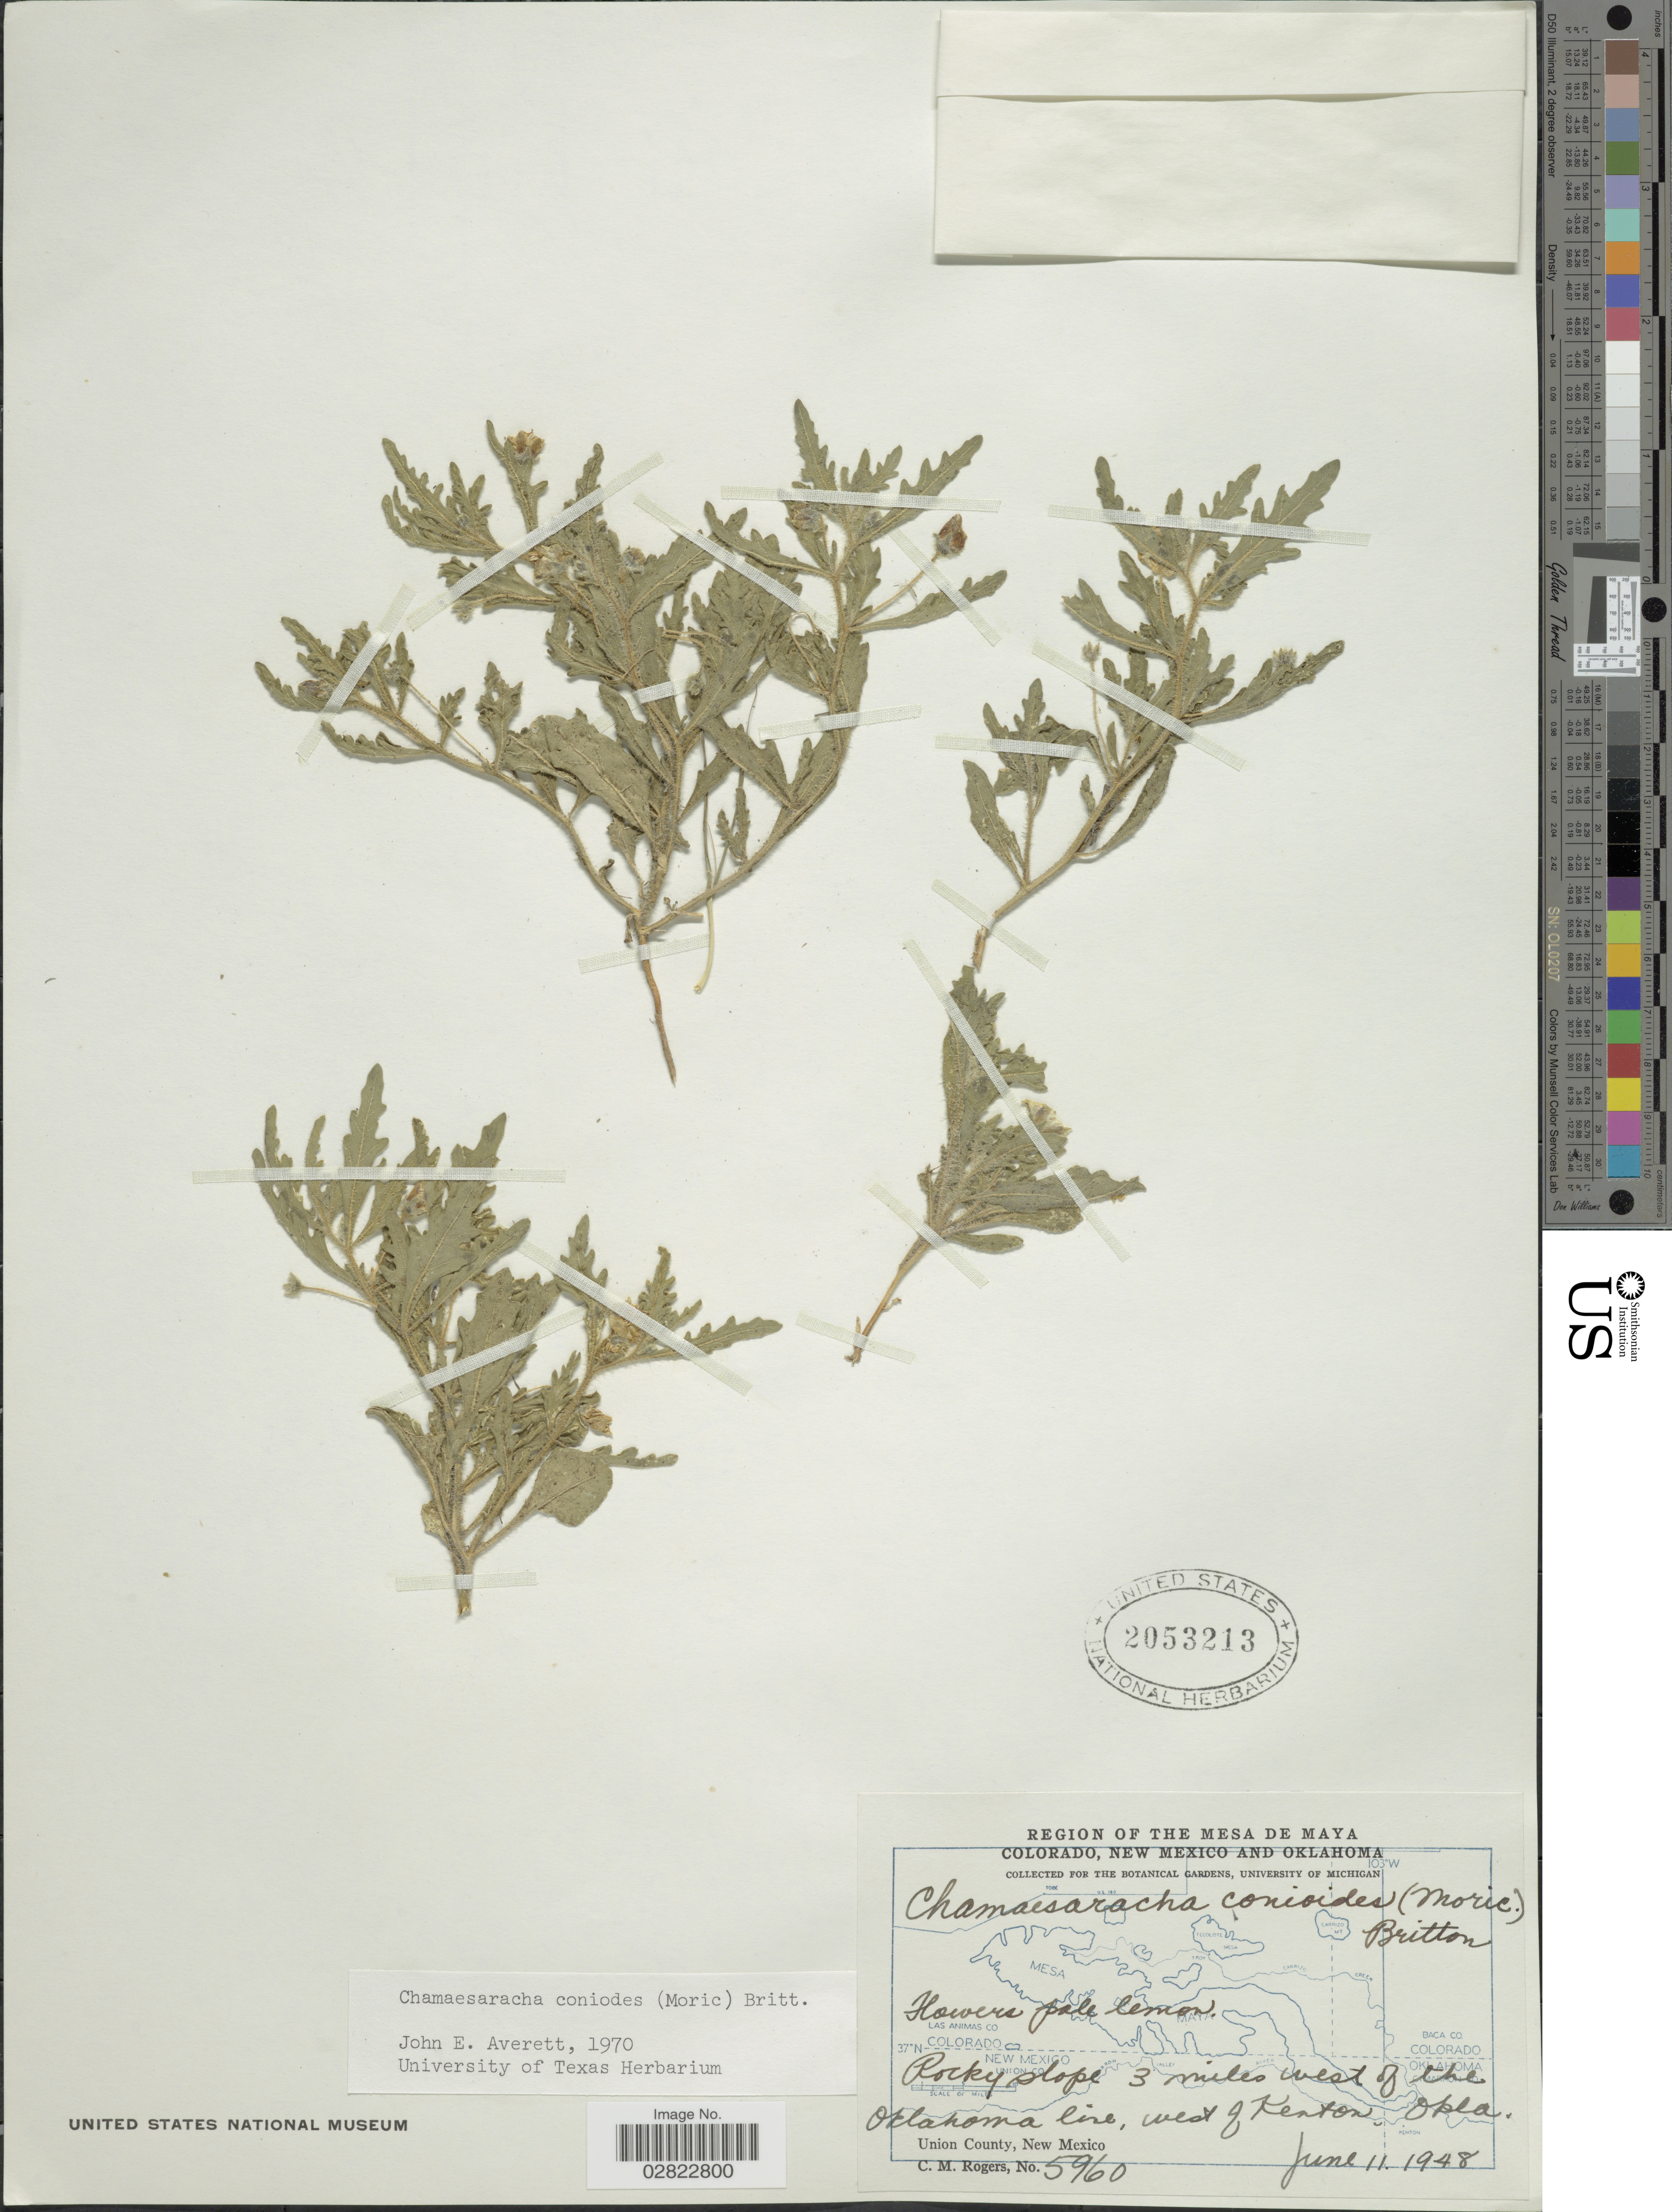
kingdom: Plantae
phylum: Tracheophyta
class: Magnoliopsida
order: Solanales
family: Solanaceae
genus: Chamaesaracha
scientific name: Chamaesaracha coniodes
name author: (Moric. ex Dunal) Britton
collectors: C. M. Rogers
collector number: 5960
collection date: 1948-06-11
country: United States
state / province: Oklahoma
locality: Region of The Mesa de Maya, Oklahoma. Rocky slope 3 miles west of the Oklahoma line, west of Kenton.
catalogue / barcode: US 2053213